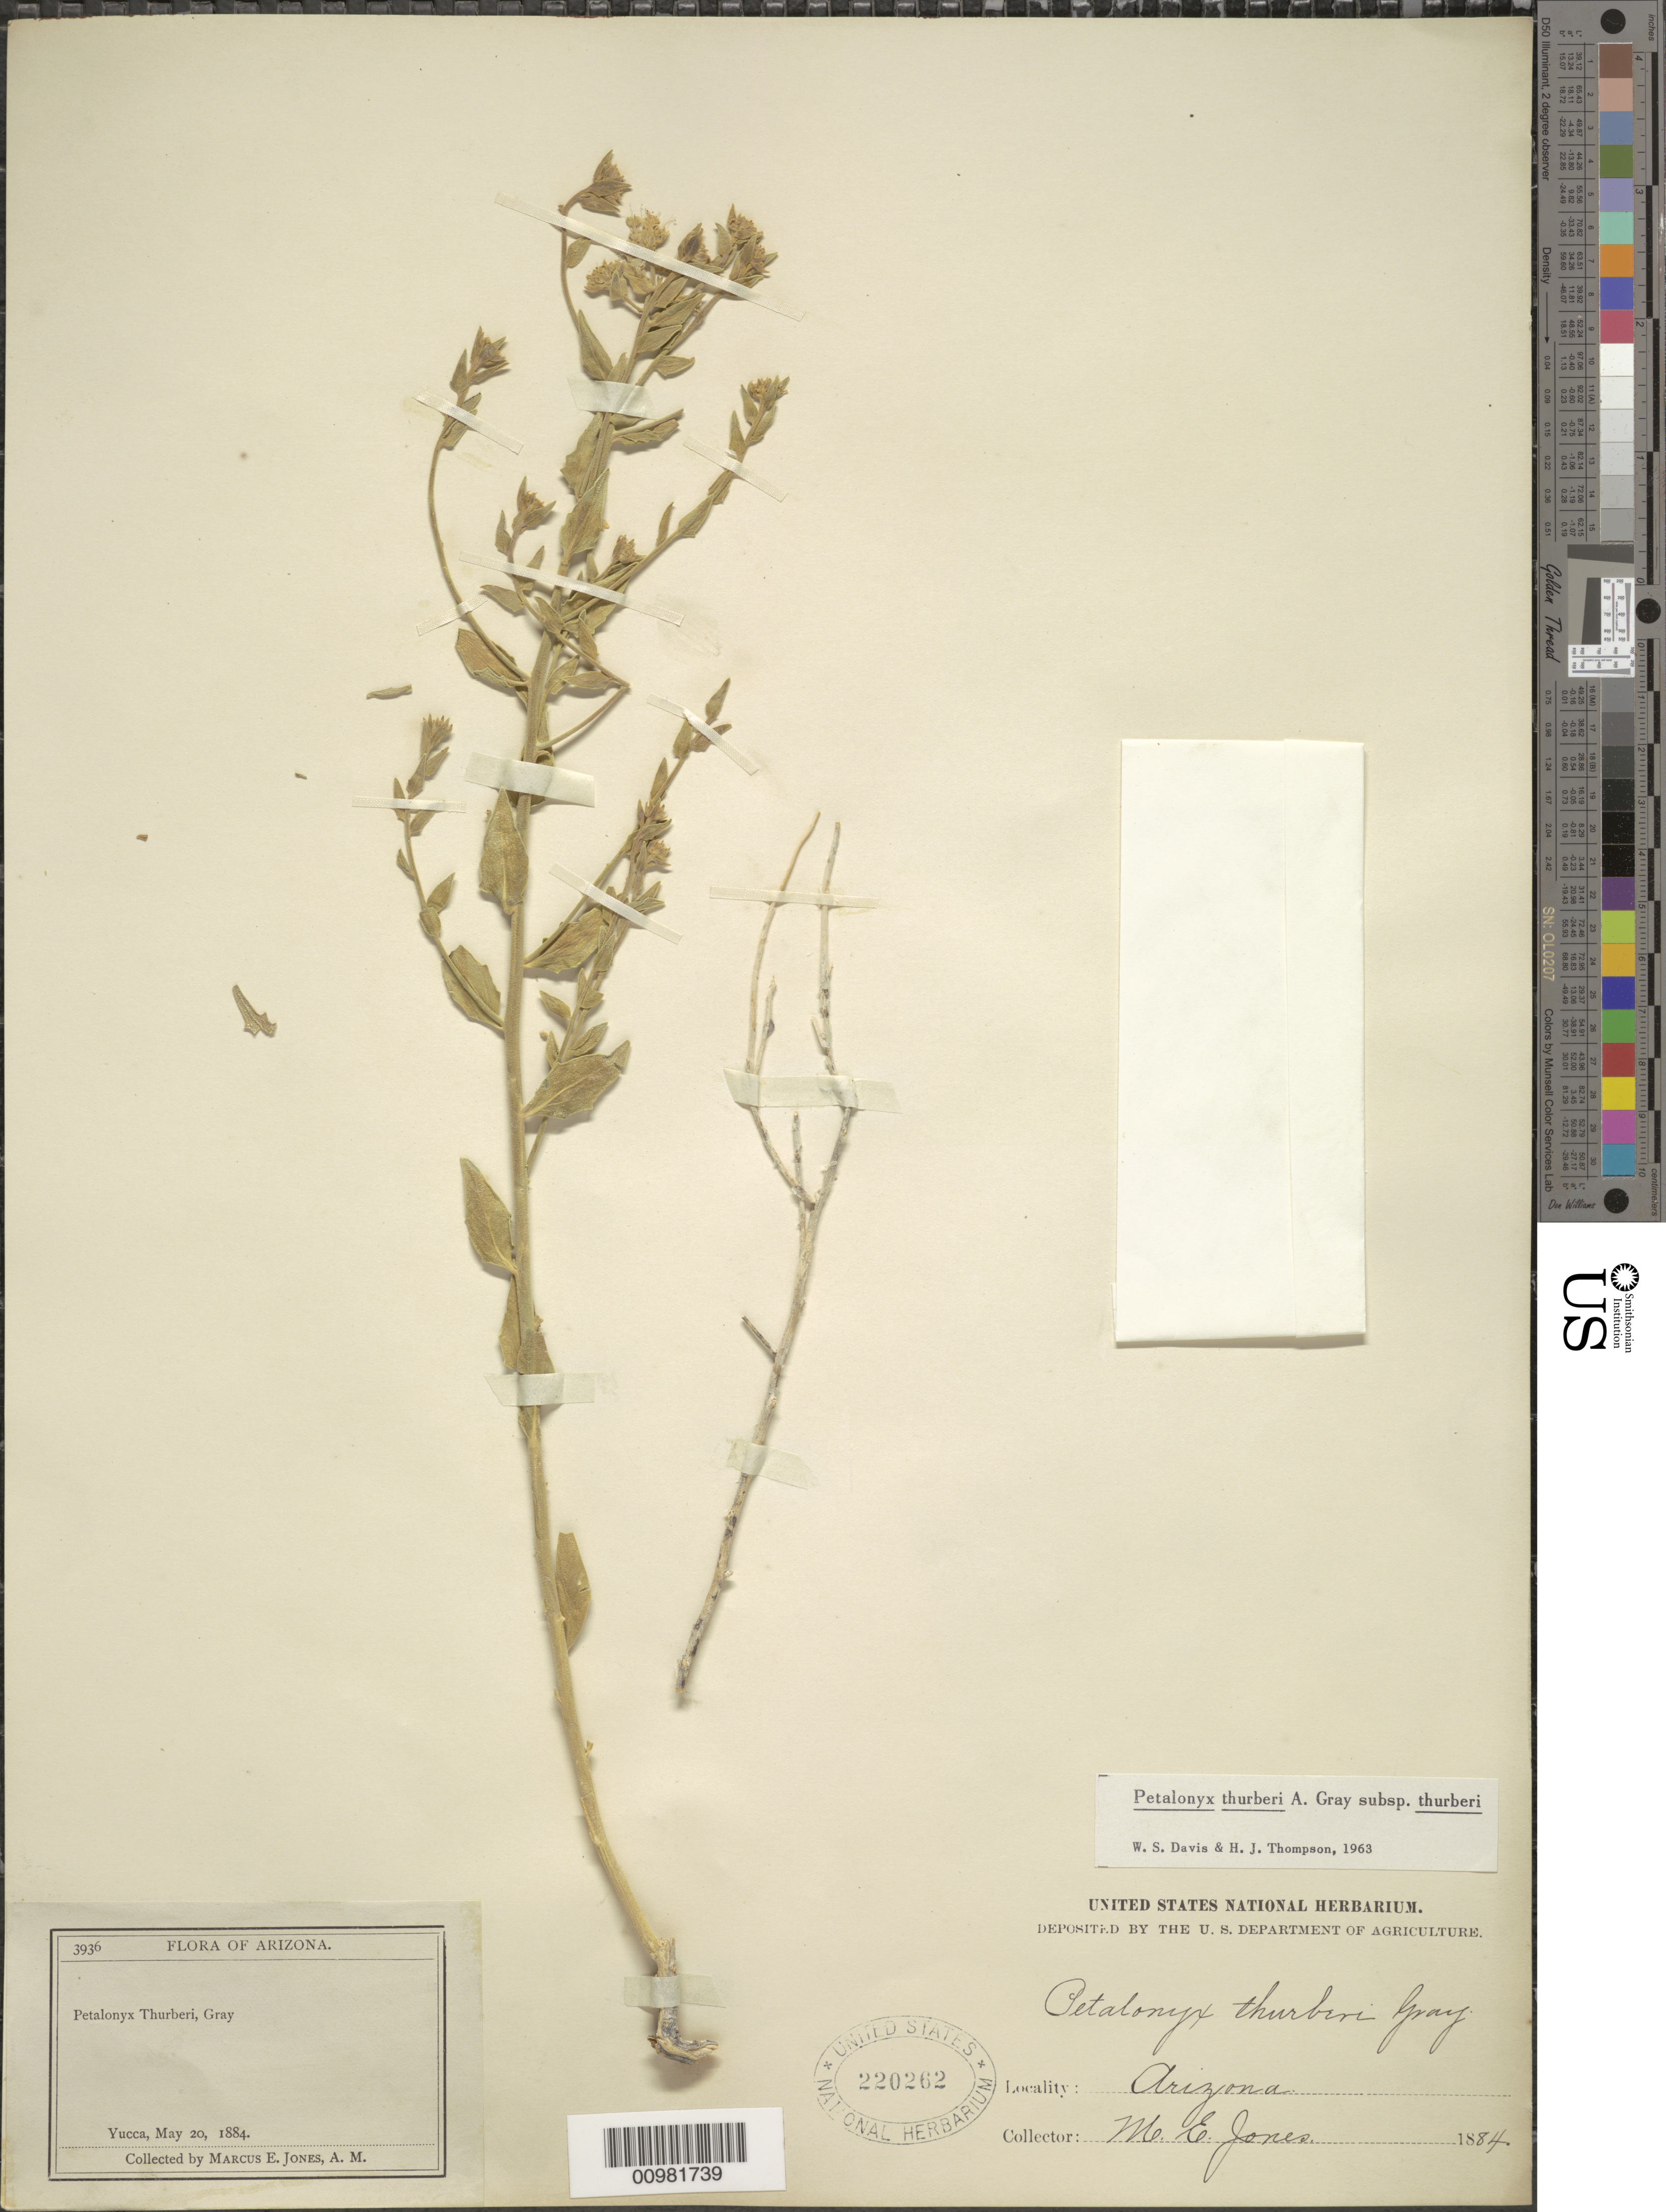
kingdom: Plantae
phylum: Tracheophyta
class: Magnoliopsida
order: Cornales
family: Loasaceae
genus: Petalonyx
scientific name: Petalonyx thurberi subsp. thurberi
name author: A. Gray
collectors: M. E. Jones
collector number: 3936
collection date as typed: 20 May 1884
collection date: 1884-05-20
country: United States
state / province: Arizona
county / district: Mohave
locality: Yucca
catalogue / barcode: US 220262